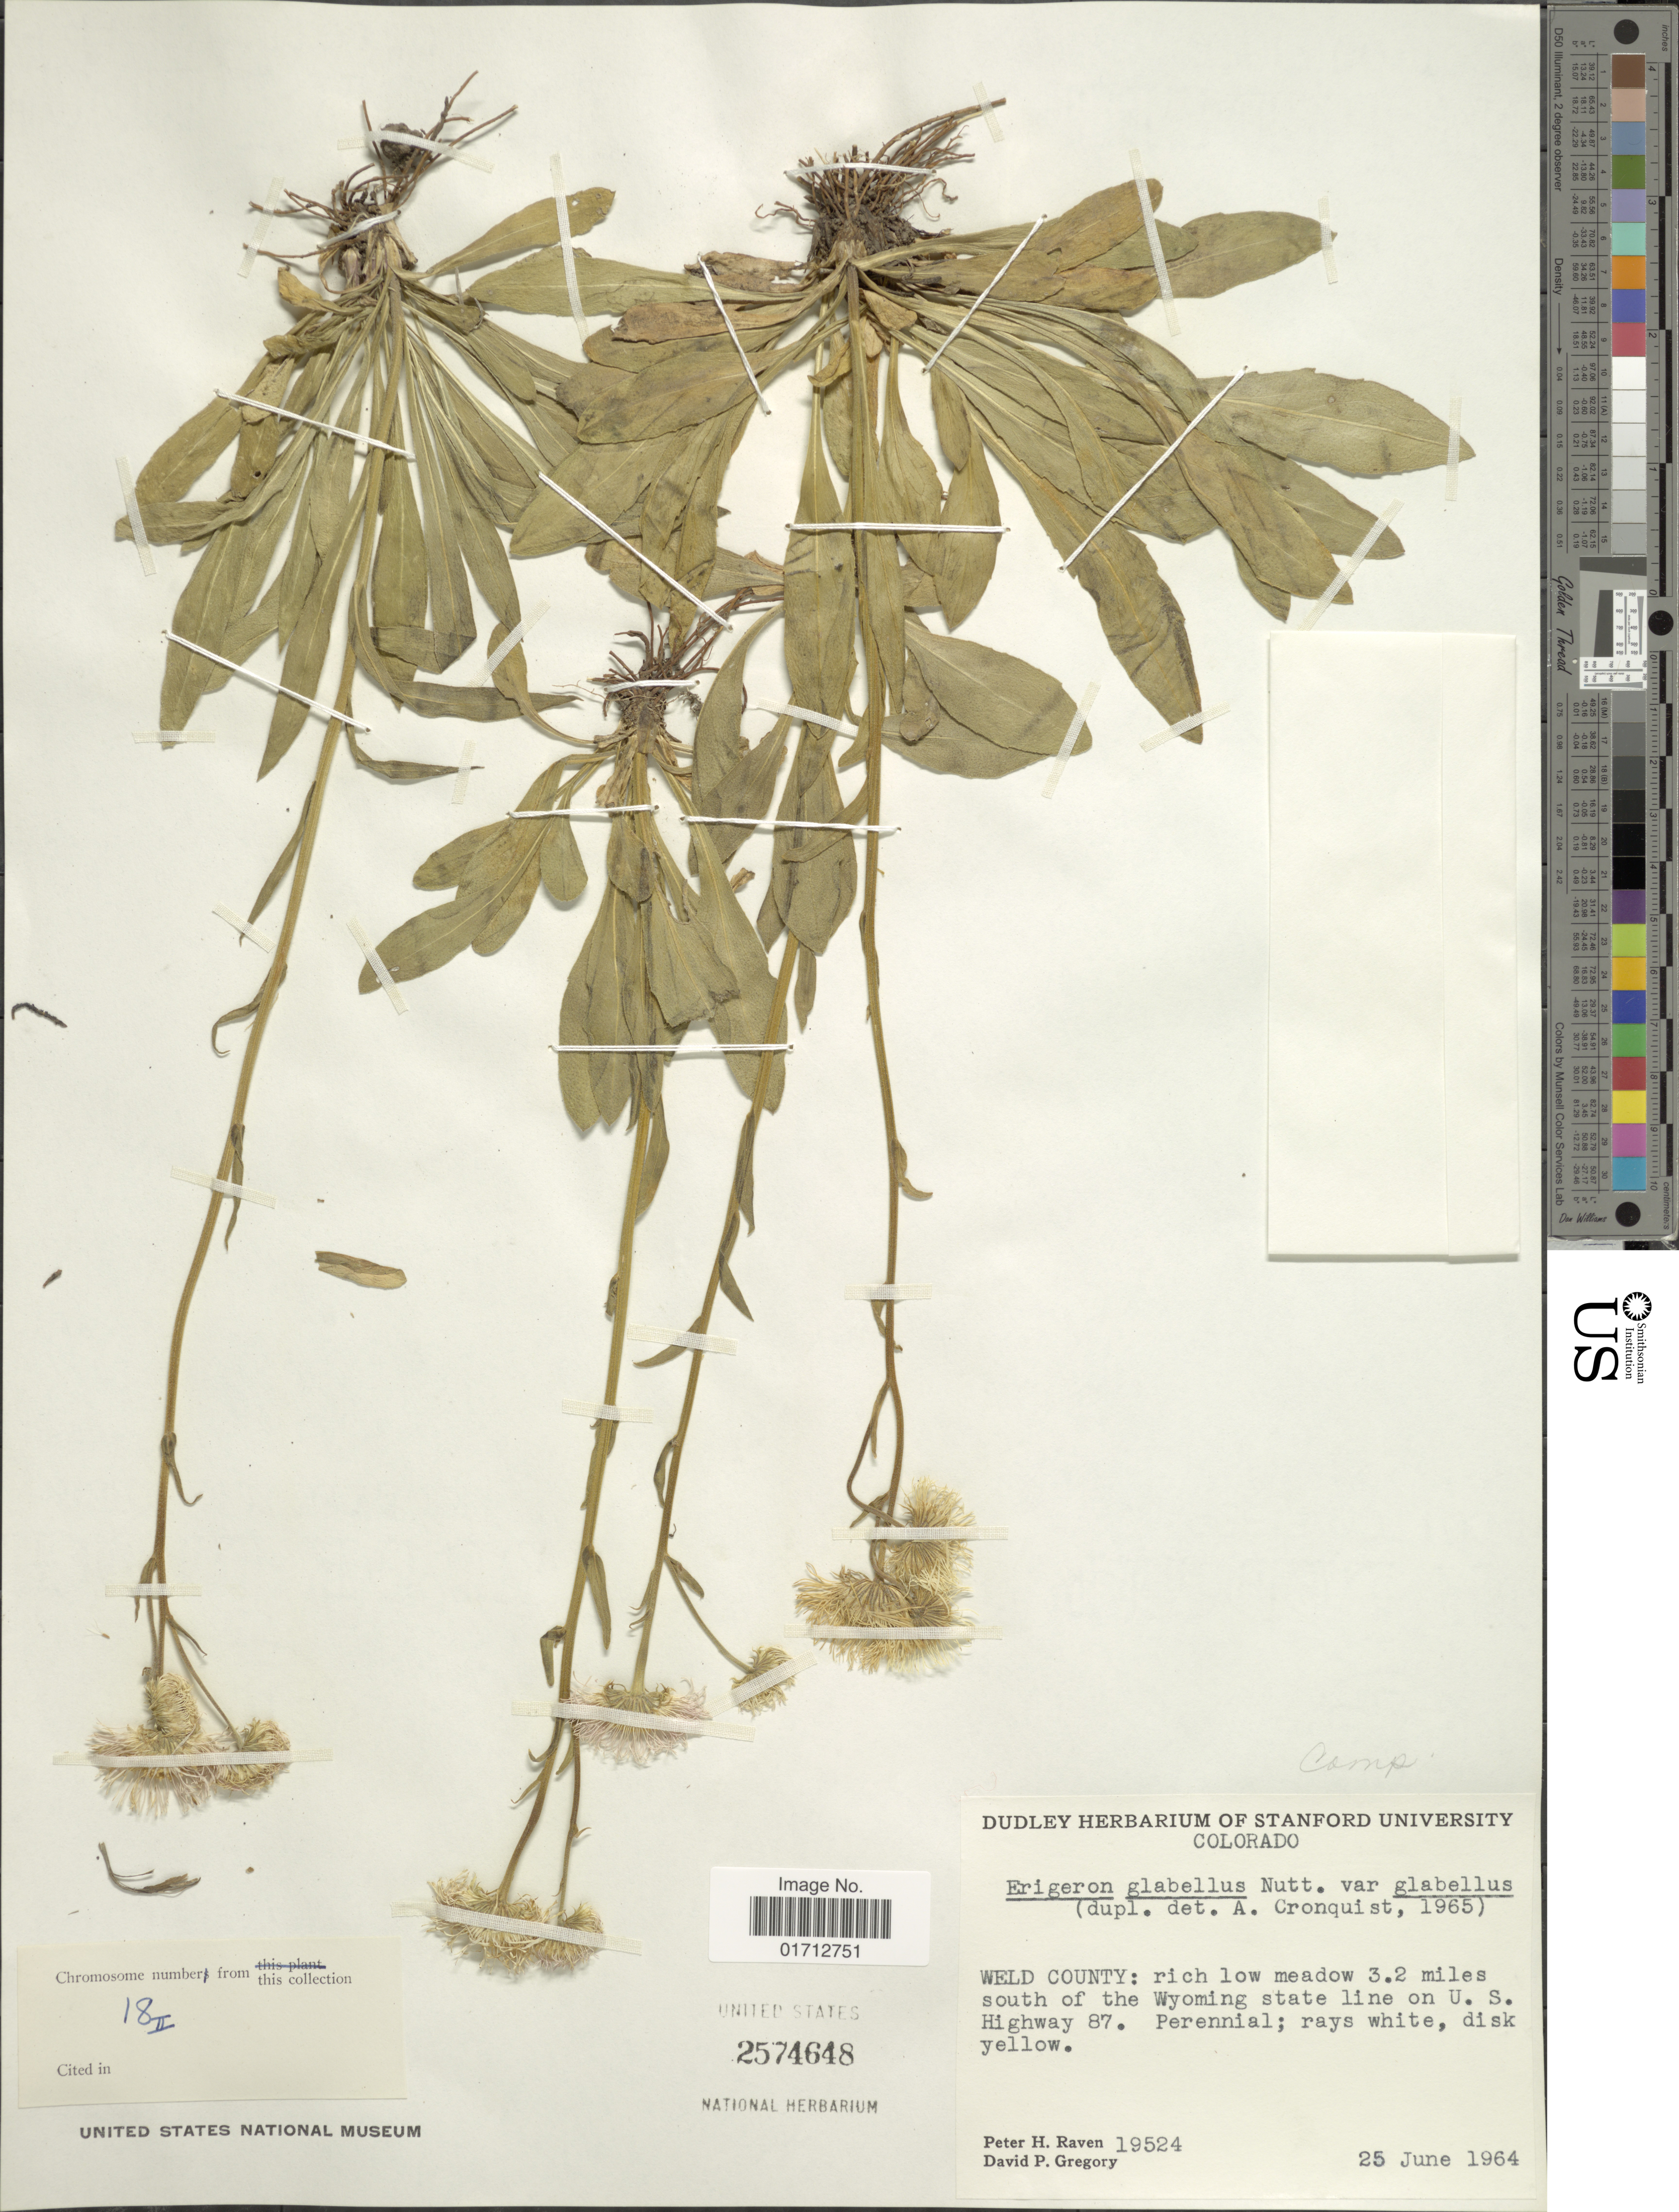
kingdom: Plantae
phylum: Tracheophyta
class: Magnoliopsida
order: Asterales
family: Asteraceae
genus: Erigeron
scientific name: Erigeron glabellus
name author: Nutt.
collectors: P. Raven & D. Gregory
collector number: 19524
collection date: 1964-06-25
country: United States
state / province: Colorado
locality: Weld County: 3.2 miles south of the Wyoming state line on U.S. Highway 87.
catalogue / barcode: US 2574648